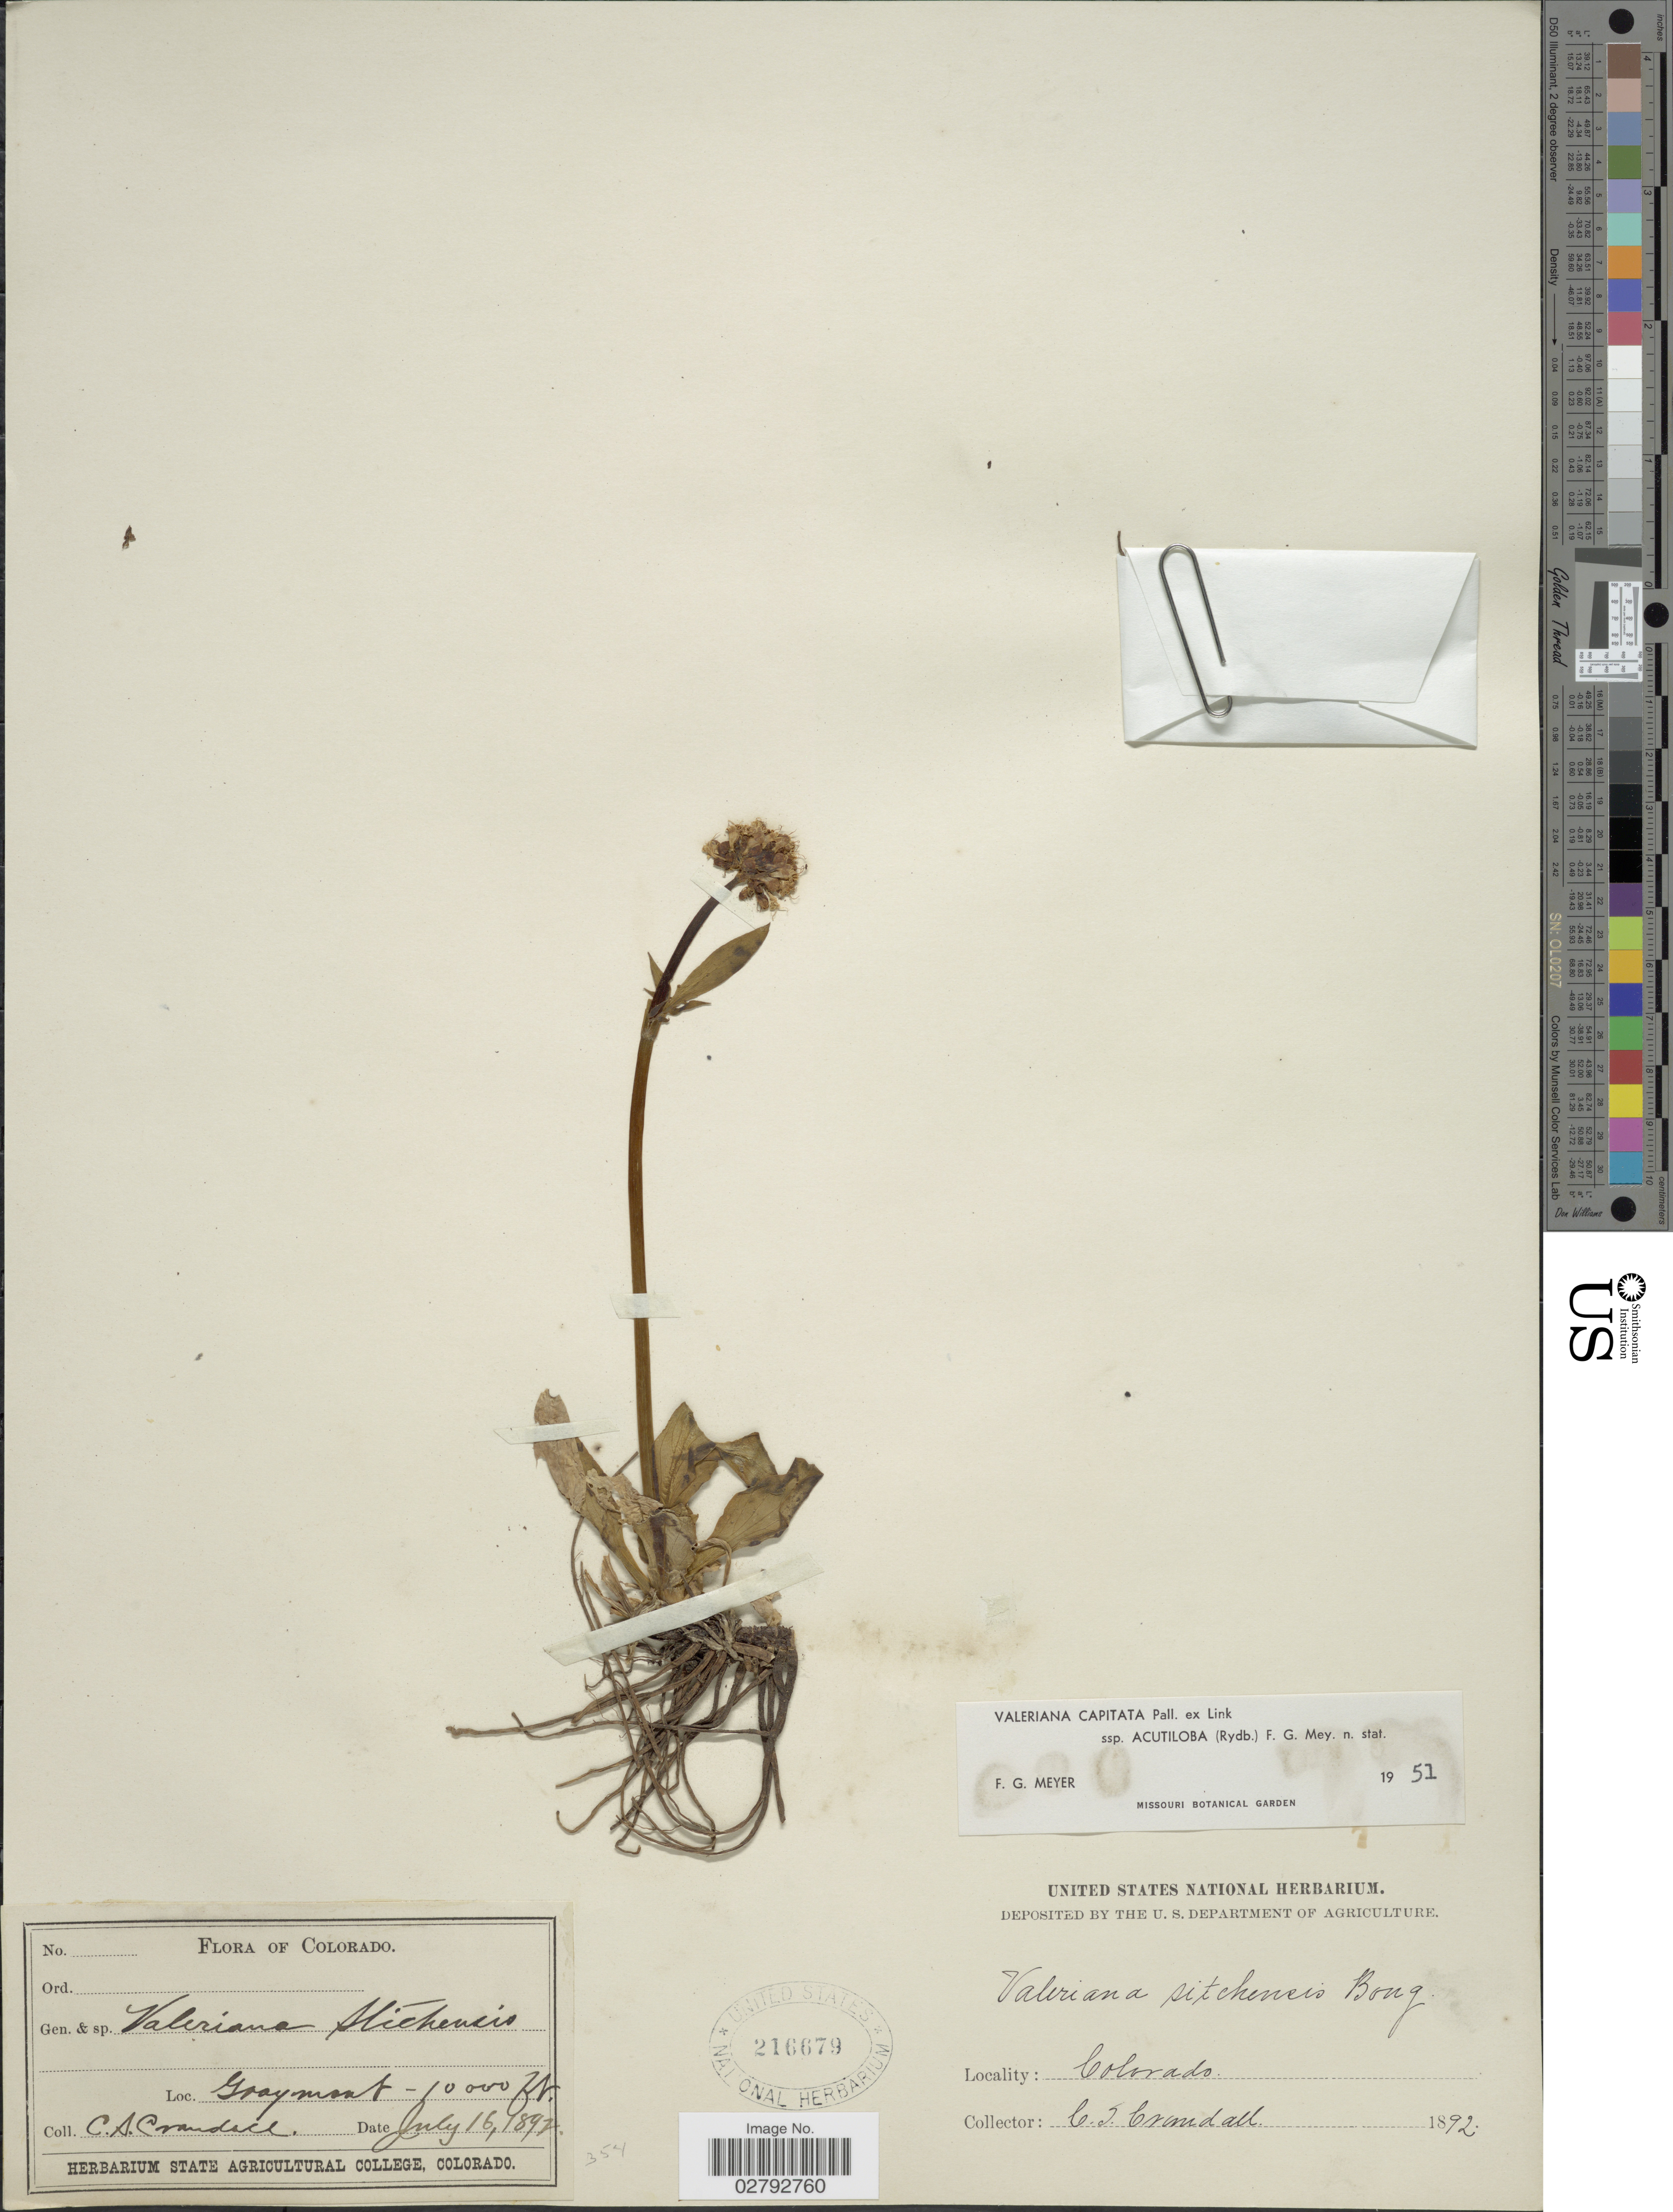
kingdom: Plantae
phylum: Tracheophyta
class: Magnoliopsida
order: Dipsacales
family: Caprifoliaceae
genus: Valeriana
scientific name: Valeriana capitata subsp. acutiloba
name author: Pall. ex Link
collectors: C. Crandall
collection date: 1892-07-16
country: United States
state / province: Colorado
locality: Graymont.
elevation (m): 3048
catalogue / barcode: US 216679